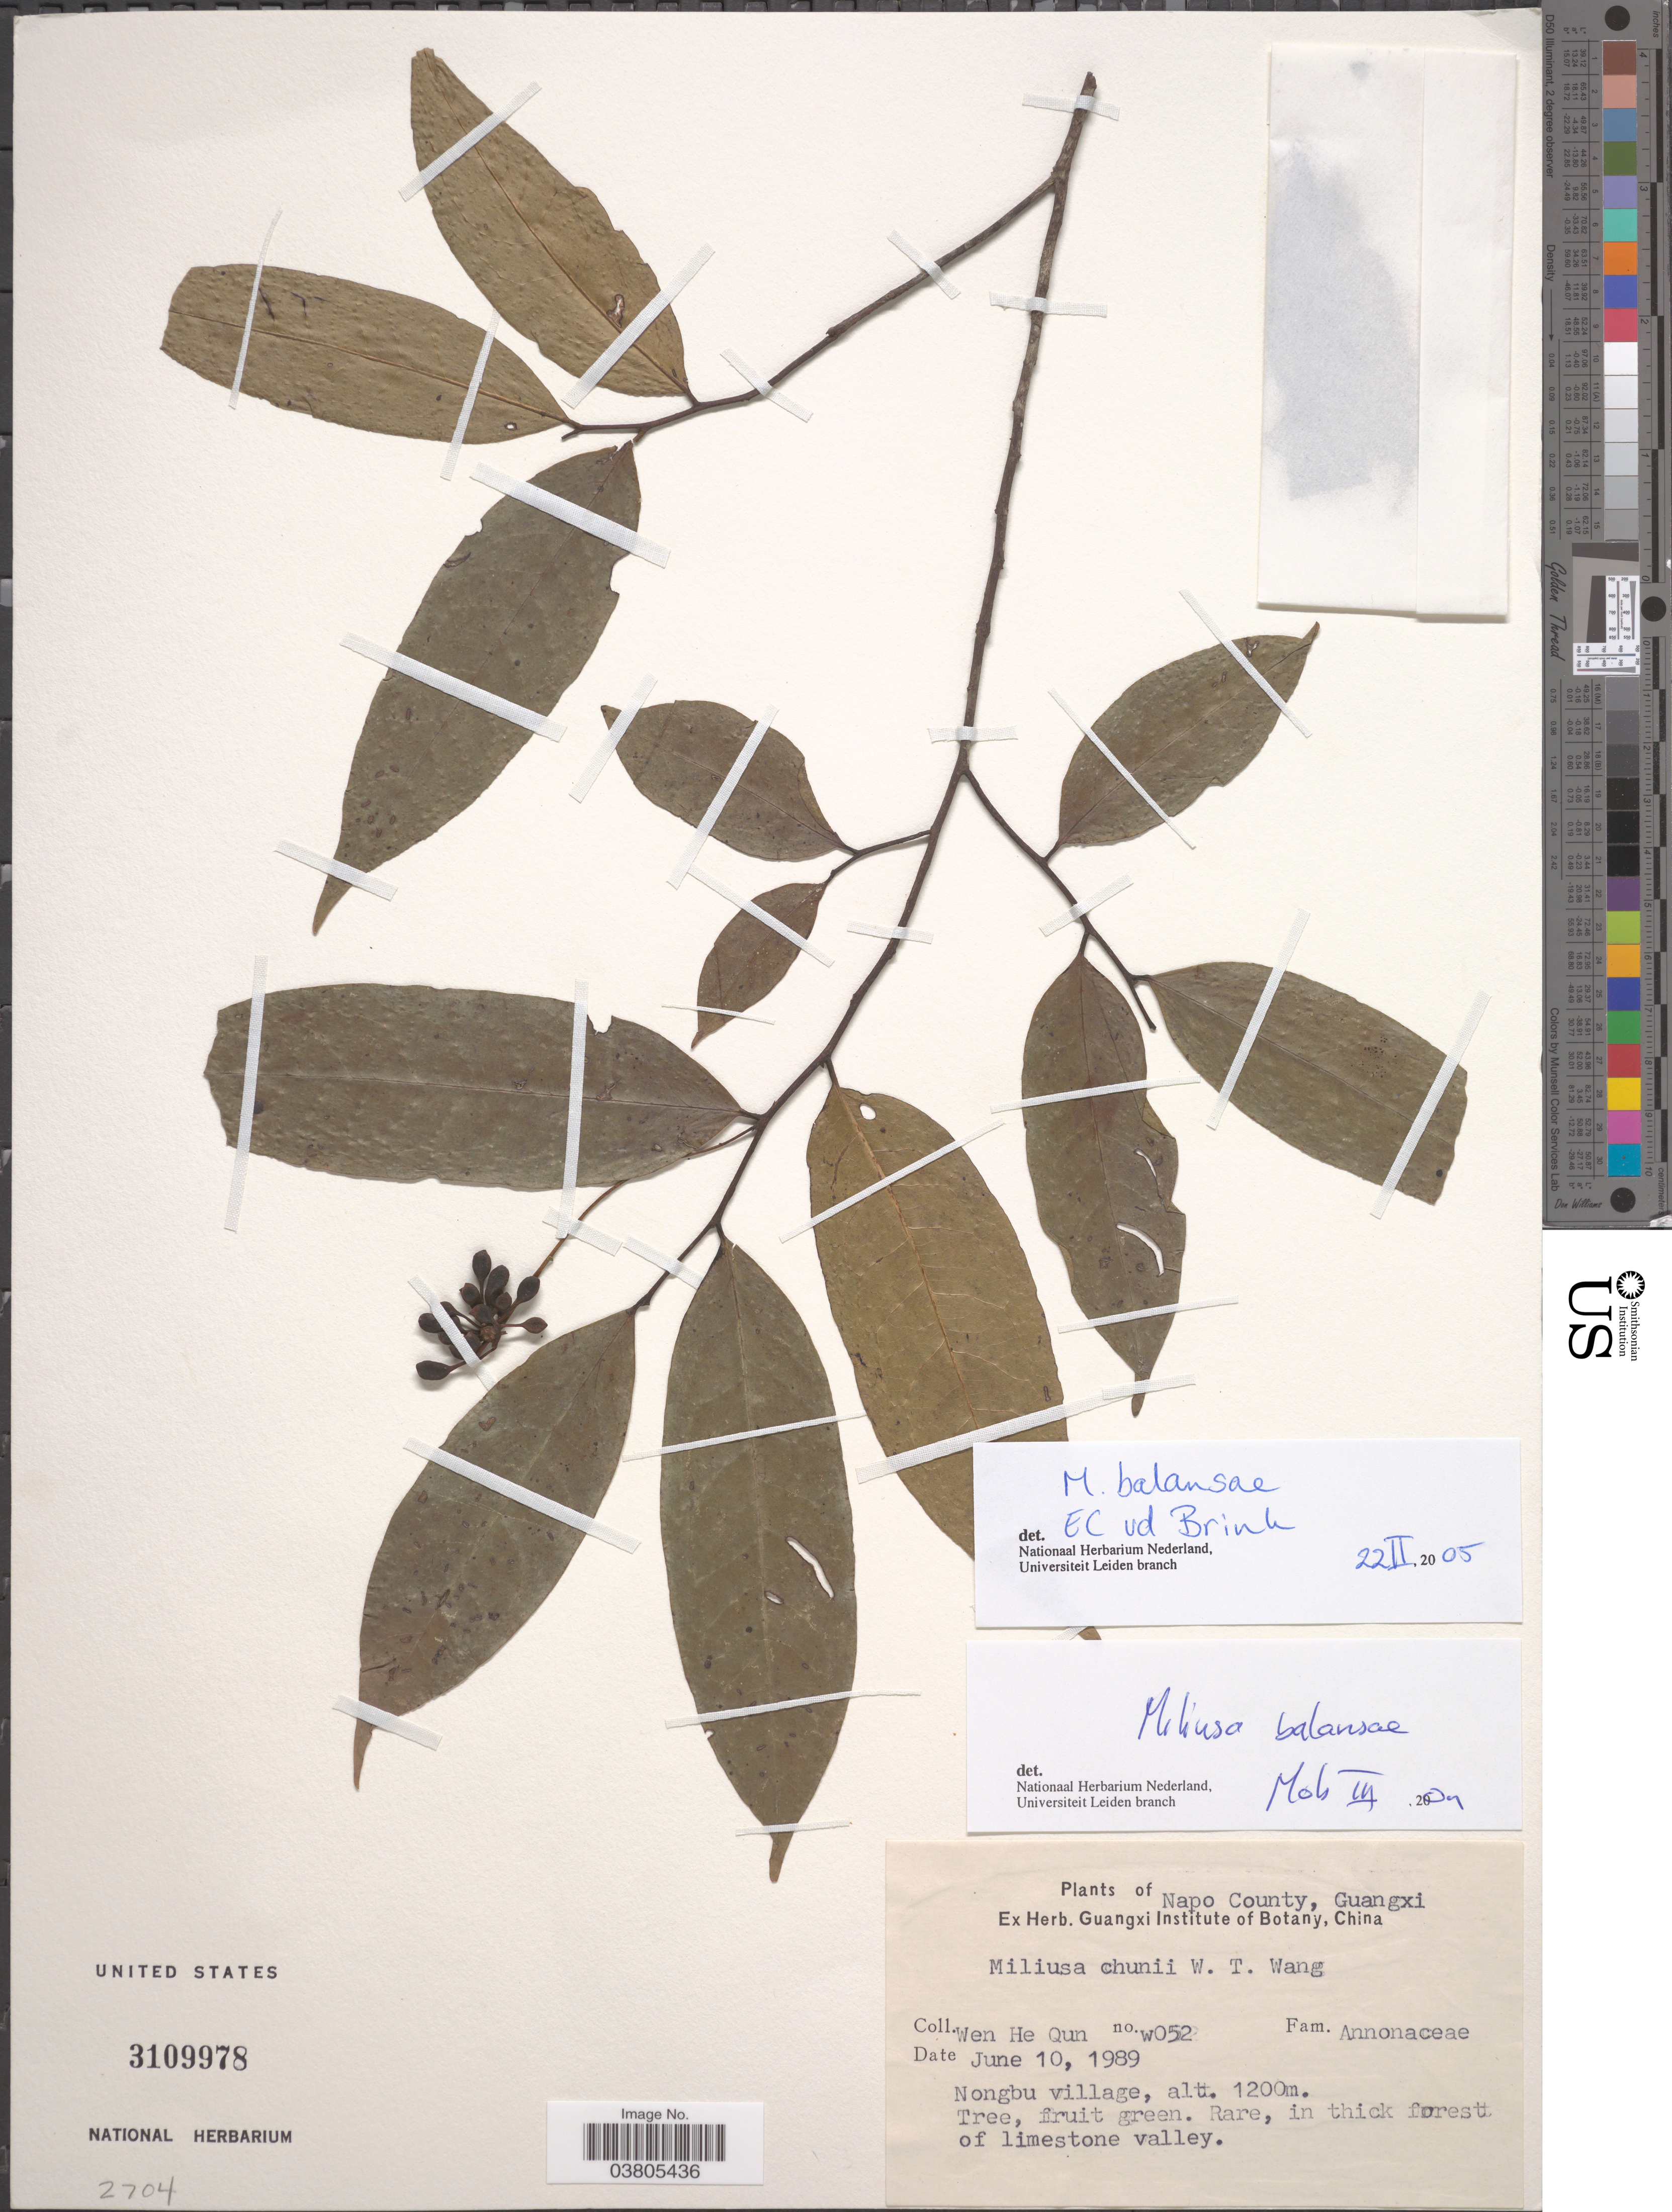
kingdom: Plantae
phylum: Tracheophyta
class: Magnoliopsida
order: Magnoliales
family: Annonaceae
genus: Miliusa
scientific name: Miliusa balansae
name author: Finet & Gagnep.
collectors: W. Qun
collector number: W052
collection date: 1989-06-10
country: China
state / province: Guangxi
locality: Napo County, Guangxi. Nongbu village, in thick forest of limestone valley.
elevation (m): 1200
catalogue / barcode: US 3109978